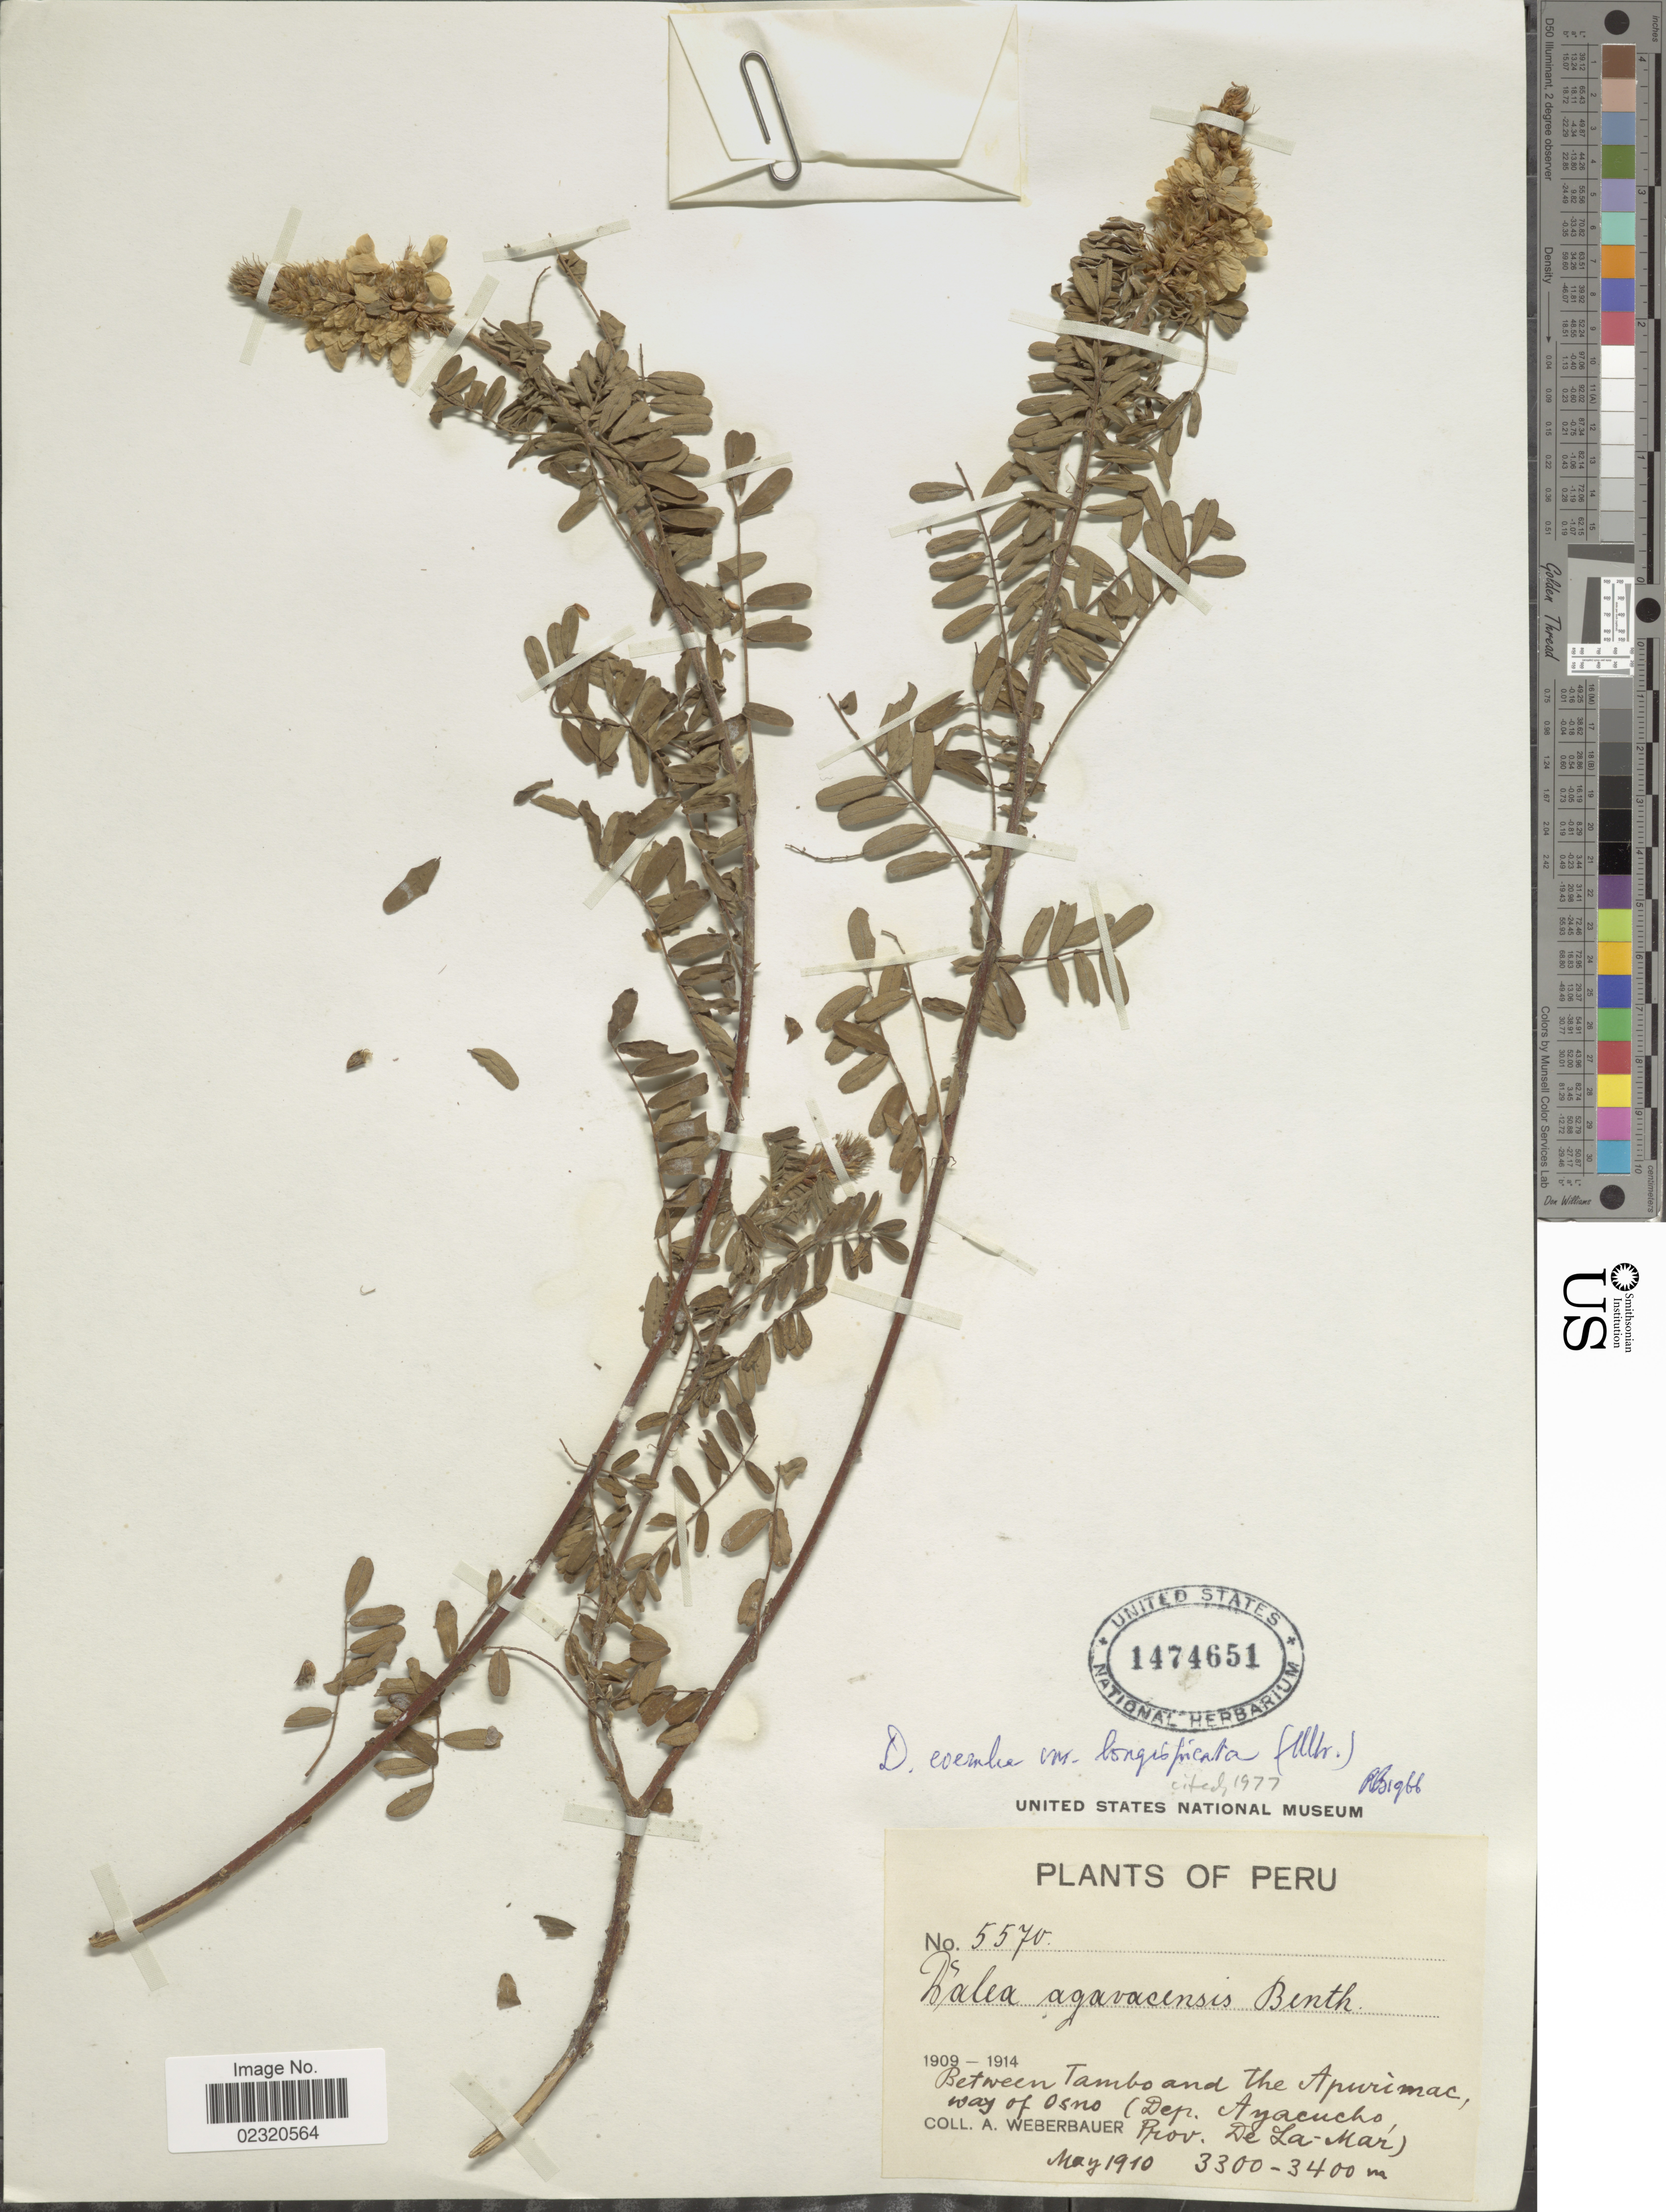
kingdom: Plantae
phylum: Tracheophyta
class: Magnoliopsida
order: Fabales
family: Fabaceae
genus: Dalea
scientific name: Dalea coerulea var. longispicata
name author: (Ulbr.) Barneby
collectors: A. Weberbauer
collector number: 5570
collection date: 1910-05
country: Peru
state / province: Ayacucho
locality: Between Tambo and the Apurimac, way of Osno, Prov. de La-Mar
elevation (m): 3300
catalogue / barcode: US 1474651